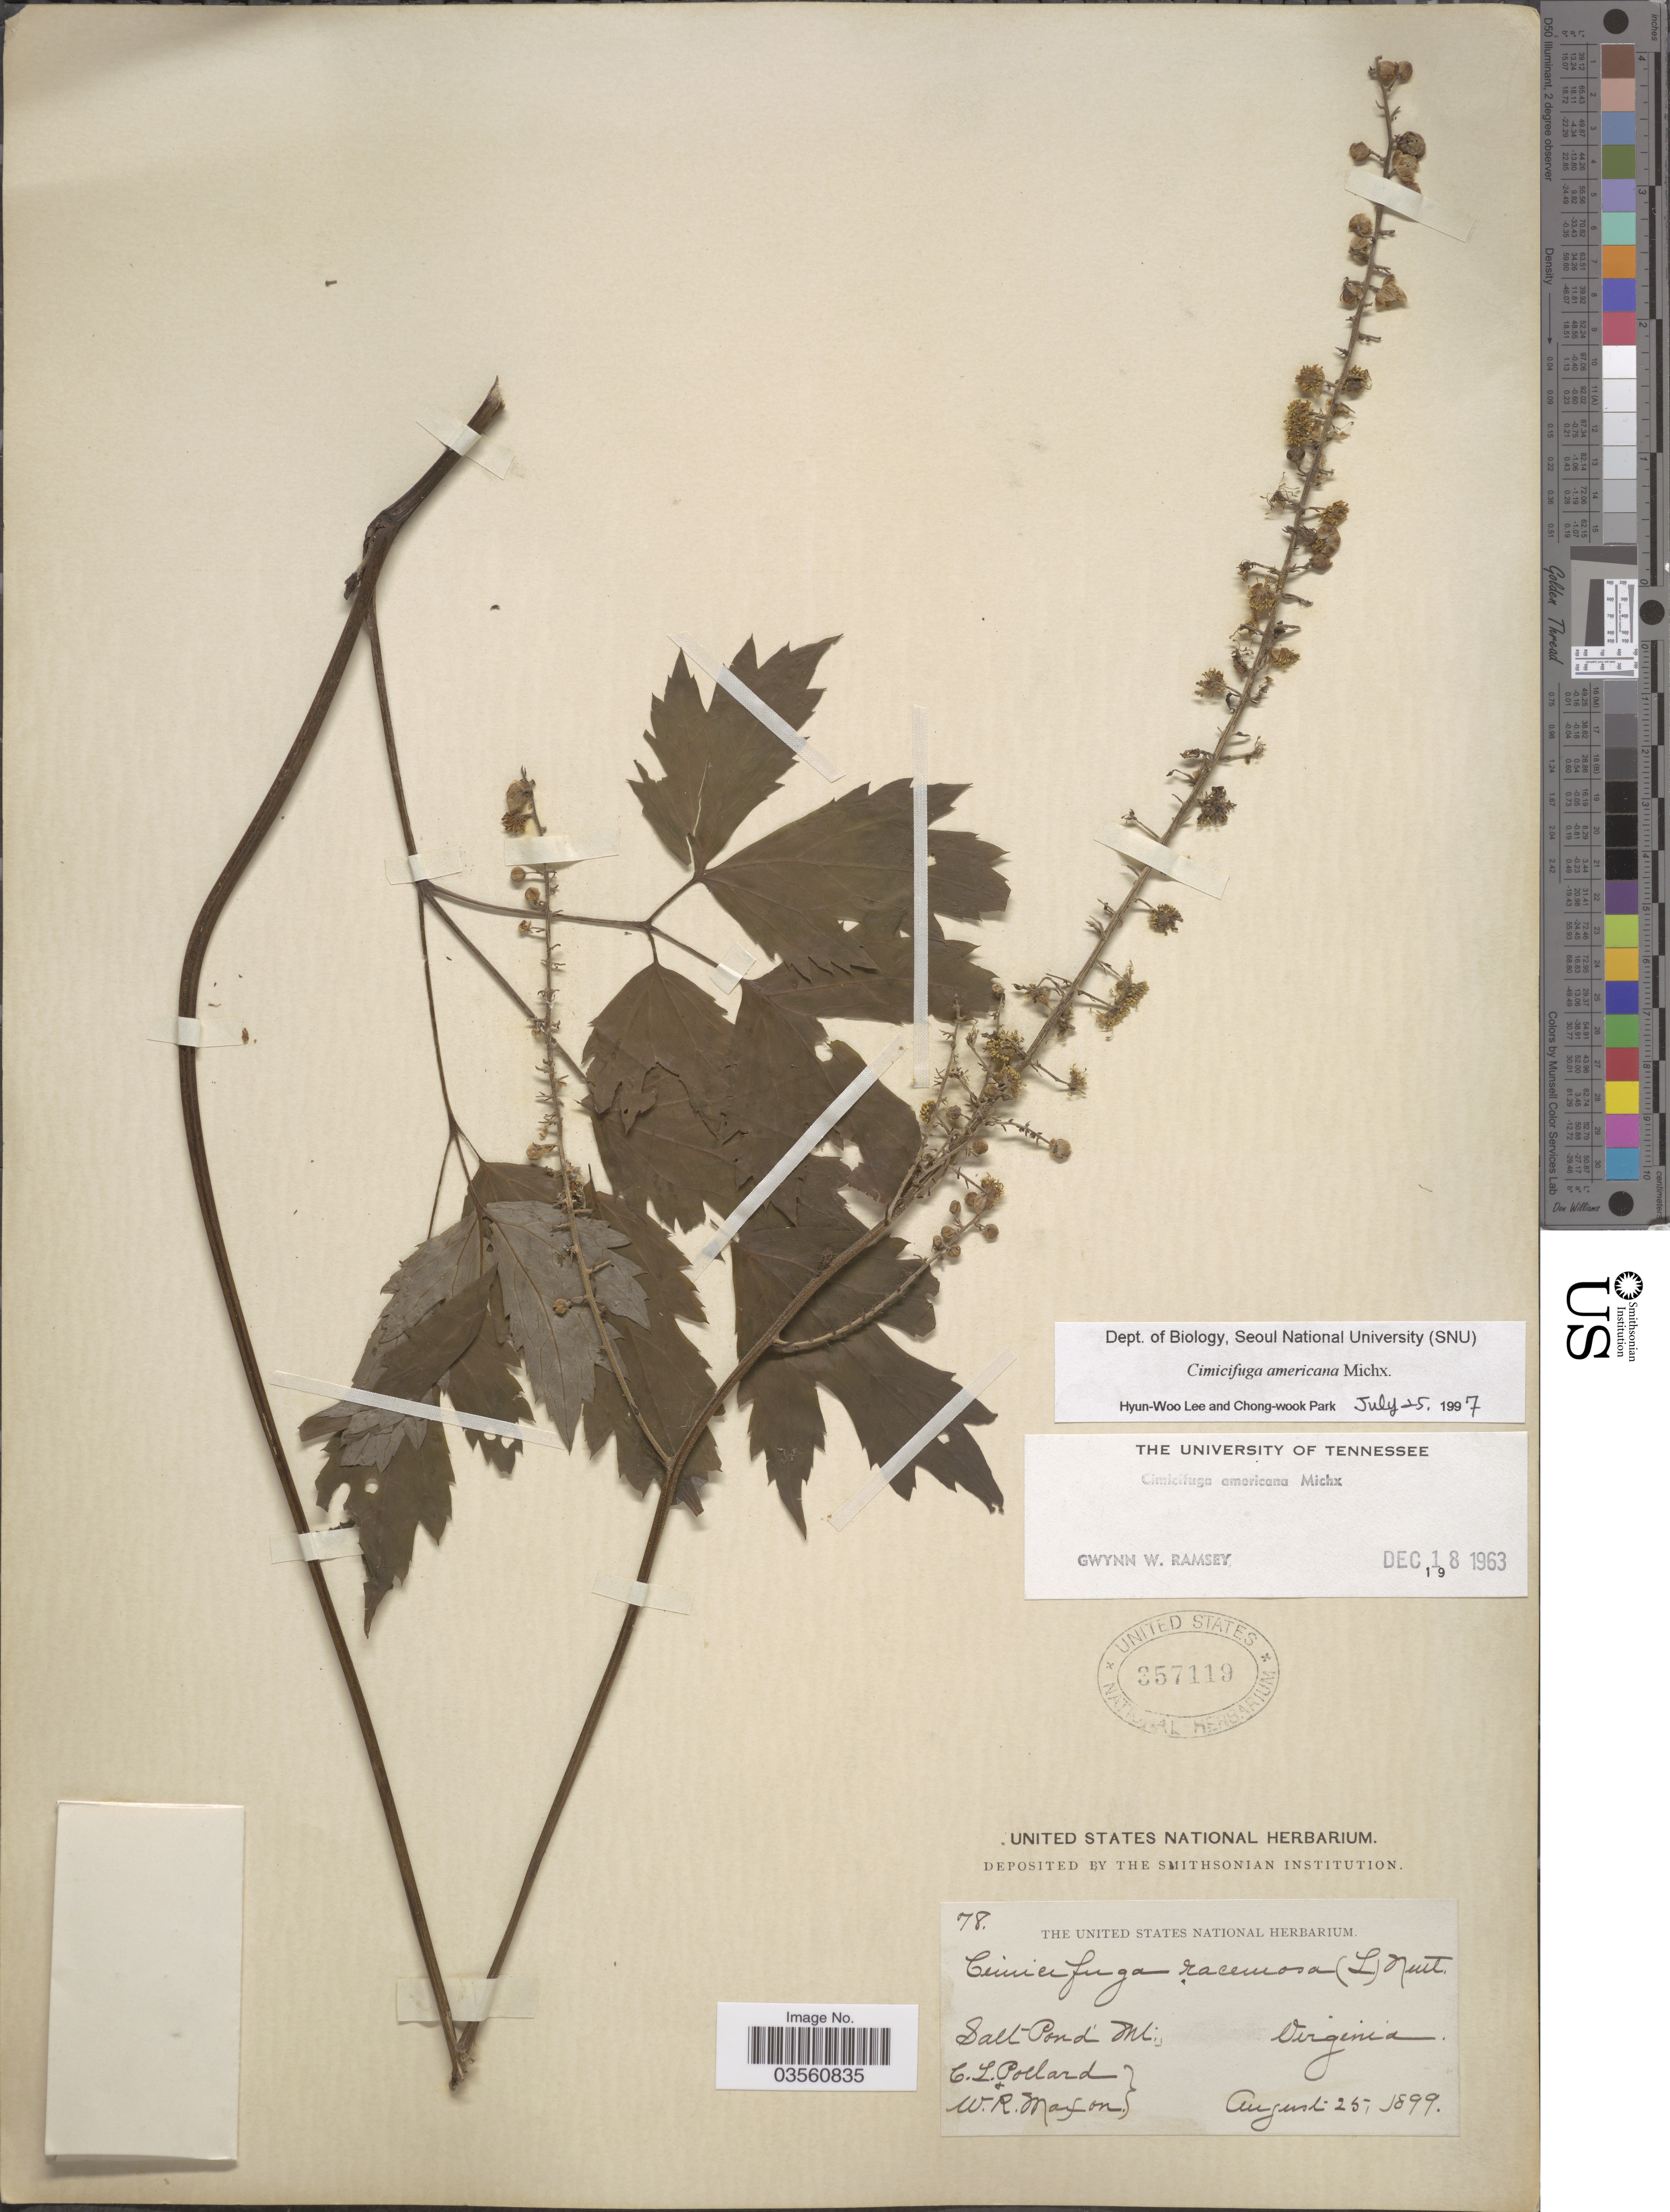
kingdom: Plantae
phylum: Tracheophyta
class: Magnoliopsida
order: Ranunculales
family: Ranunculaceae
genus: Actaea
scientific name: Actaea podocarpa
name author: DC.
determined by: Strong, M. T., (US), Smithsonian Institution - National Museum of Natural History (UNITED STATES)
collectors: C. L. Pollard & W. R. Maxon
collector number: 78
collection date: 1899-08-25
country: United States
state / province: Virginia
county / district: Giles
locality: Salt Pond Mt.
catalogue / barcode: US 357119